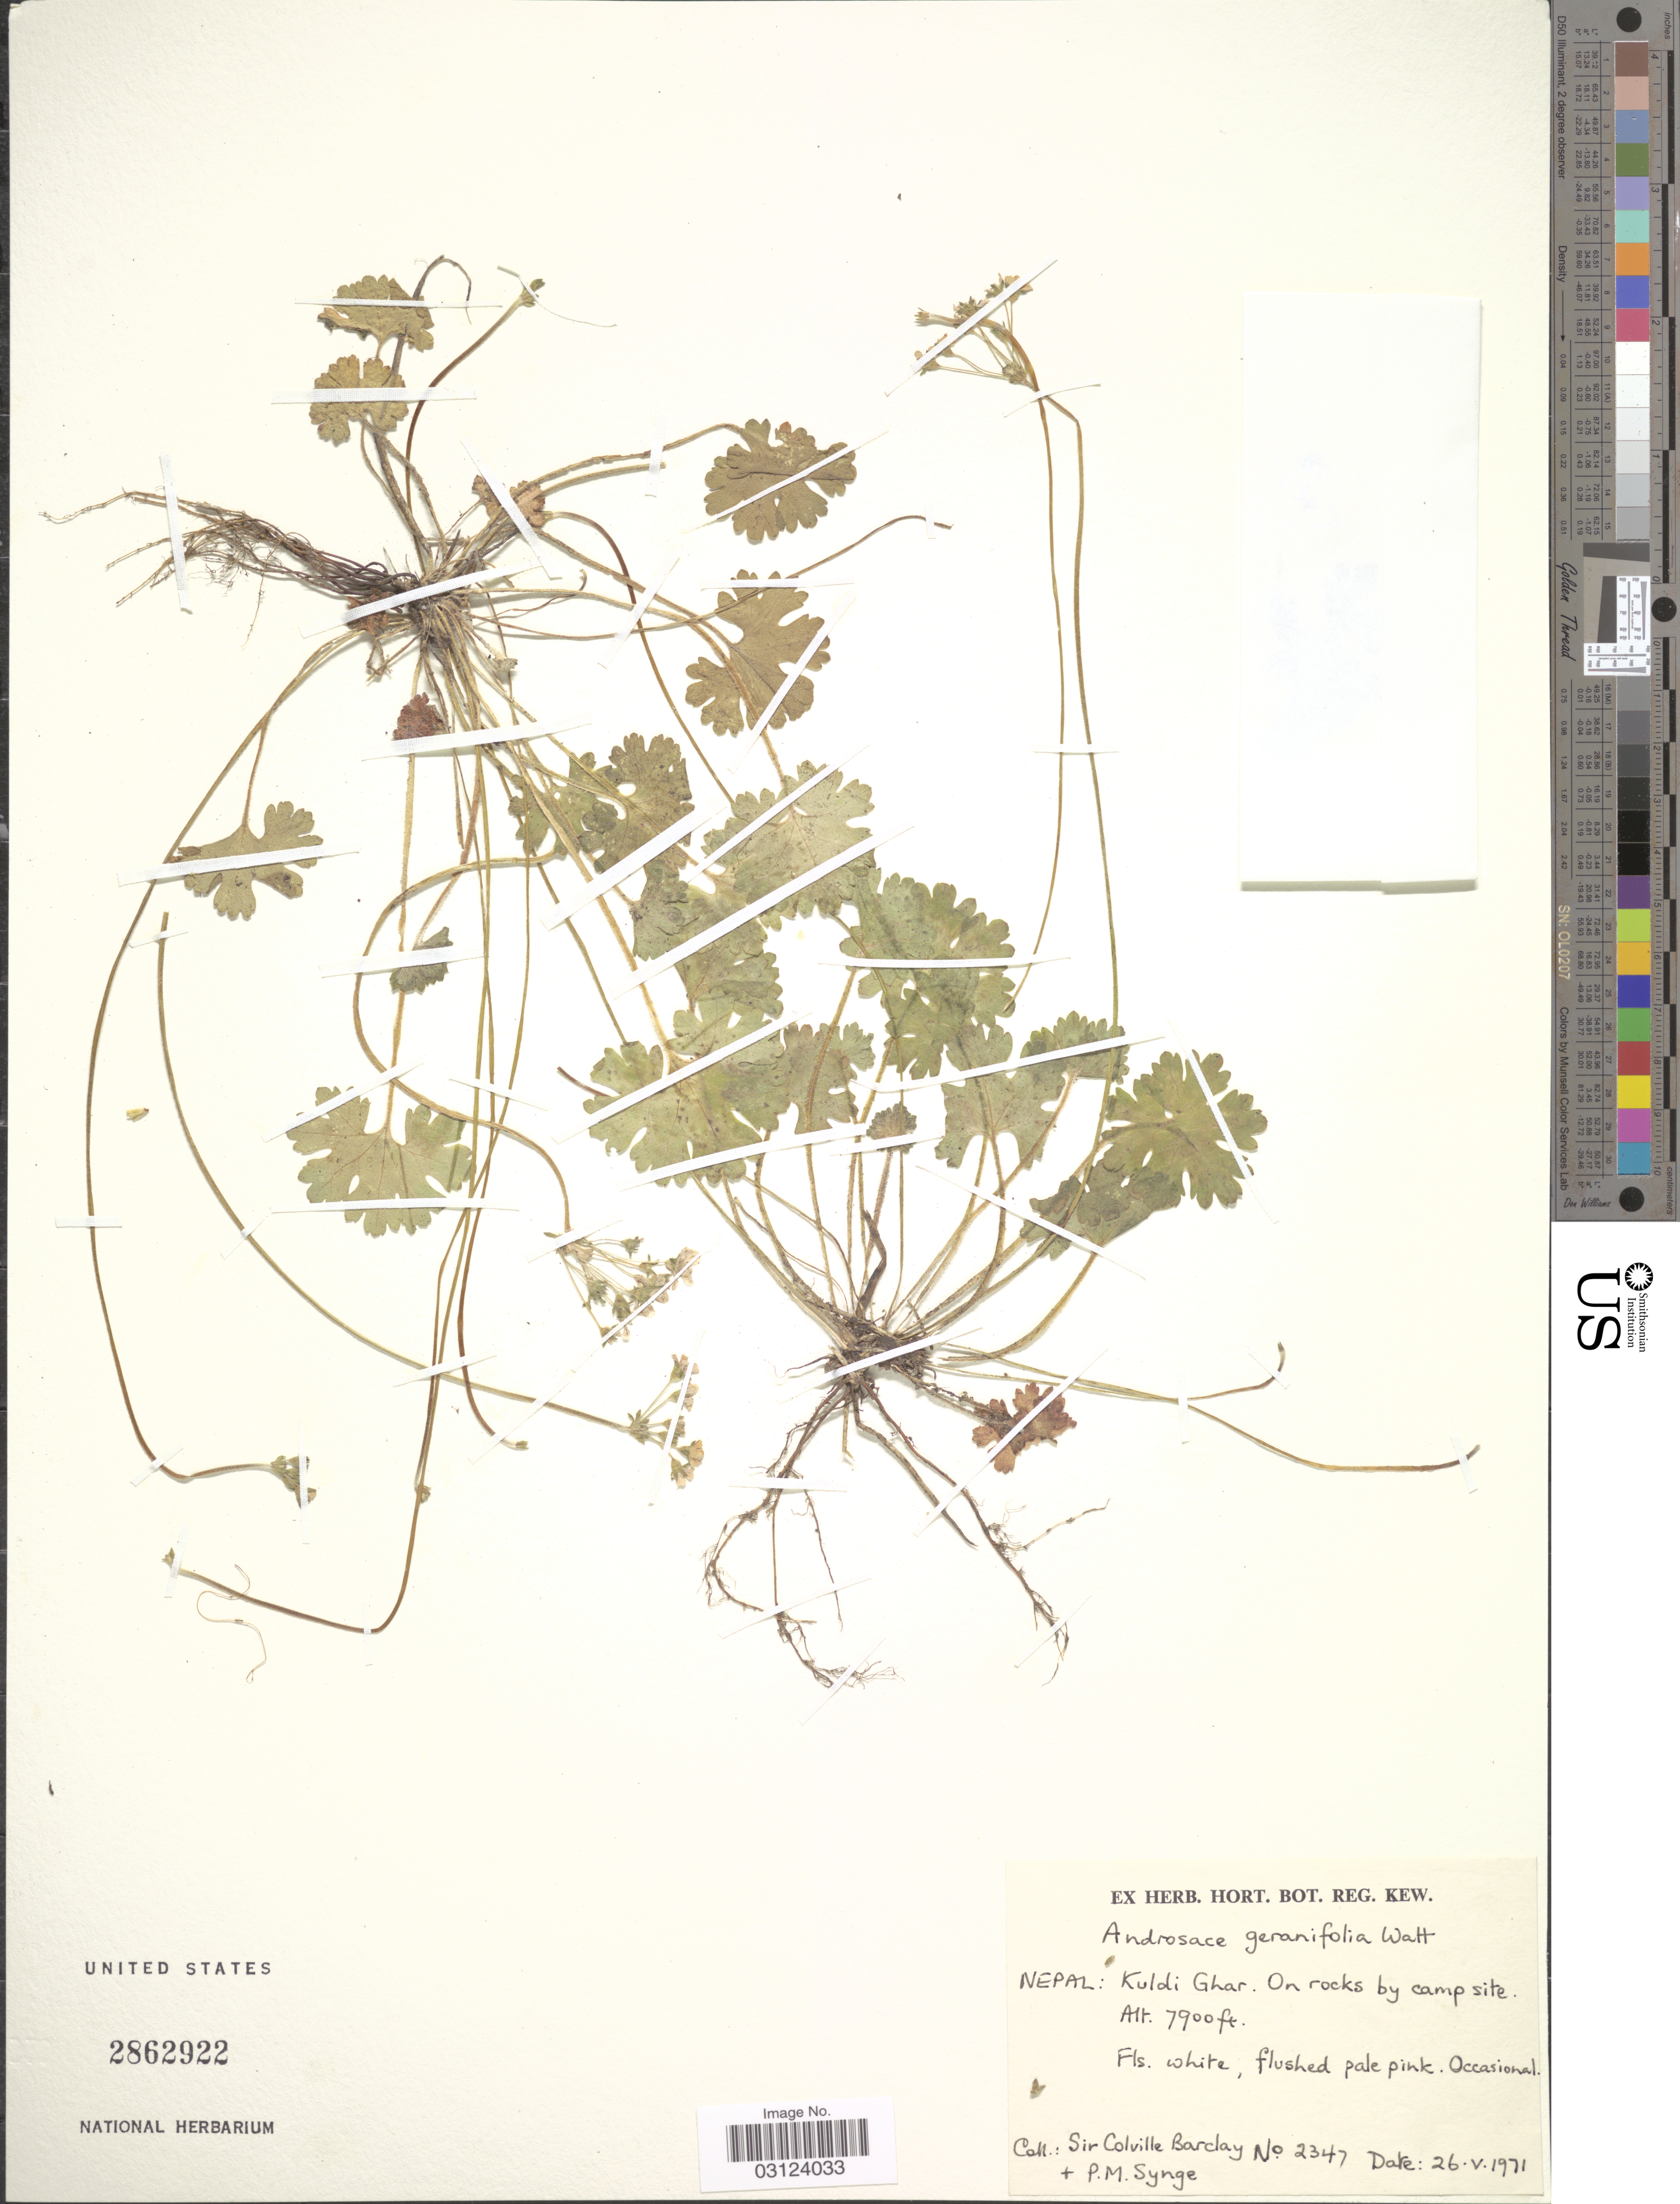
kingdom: Plantae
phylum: Tracheophyta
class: Magnoliopsida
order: Ericales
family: Primulaceae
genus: Androsace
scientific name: Androsace geraniifolia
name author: Watt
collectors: C. Barclay & P. Synge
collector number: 2347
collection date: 1971-05-26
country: Nepal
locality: Nepal: Kuldi Ghar, On rocks by camp site.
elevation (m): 2408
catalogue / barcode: US 2862922